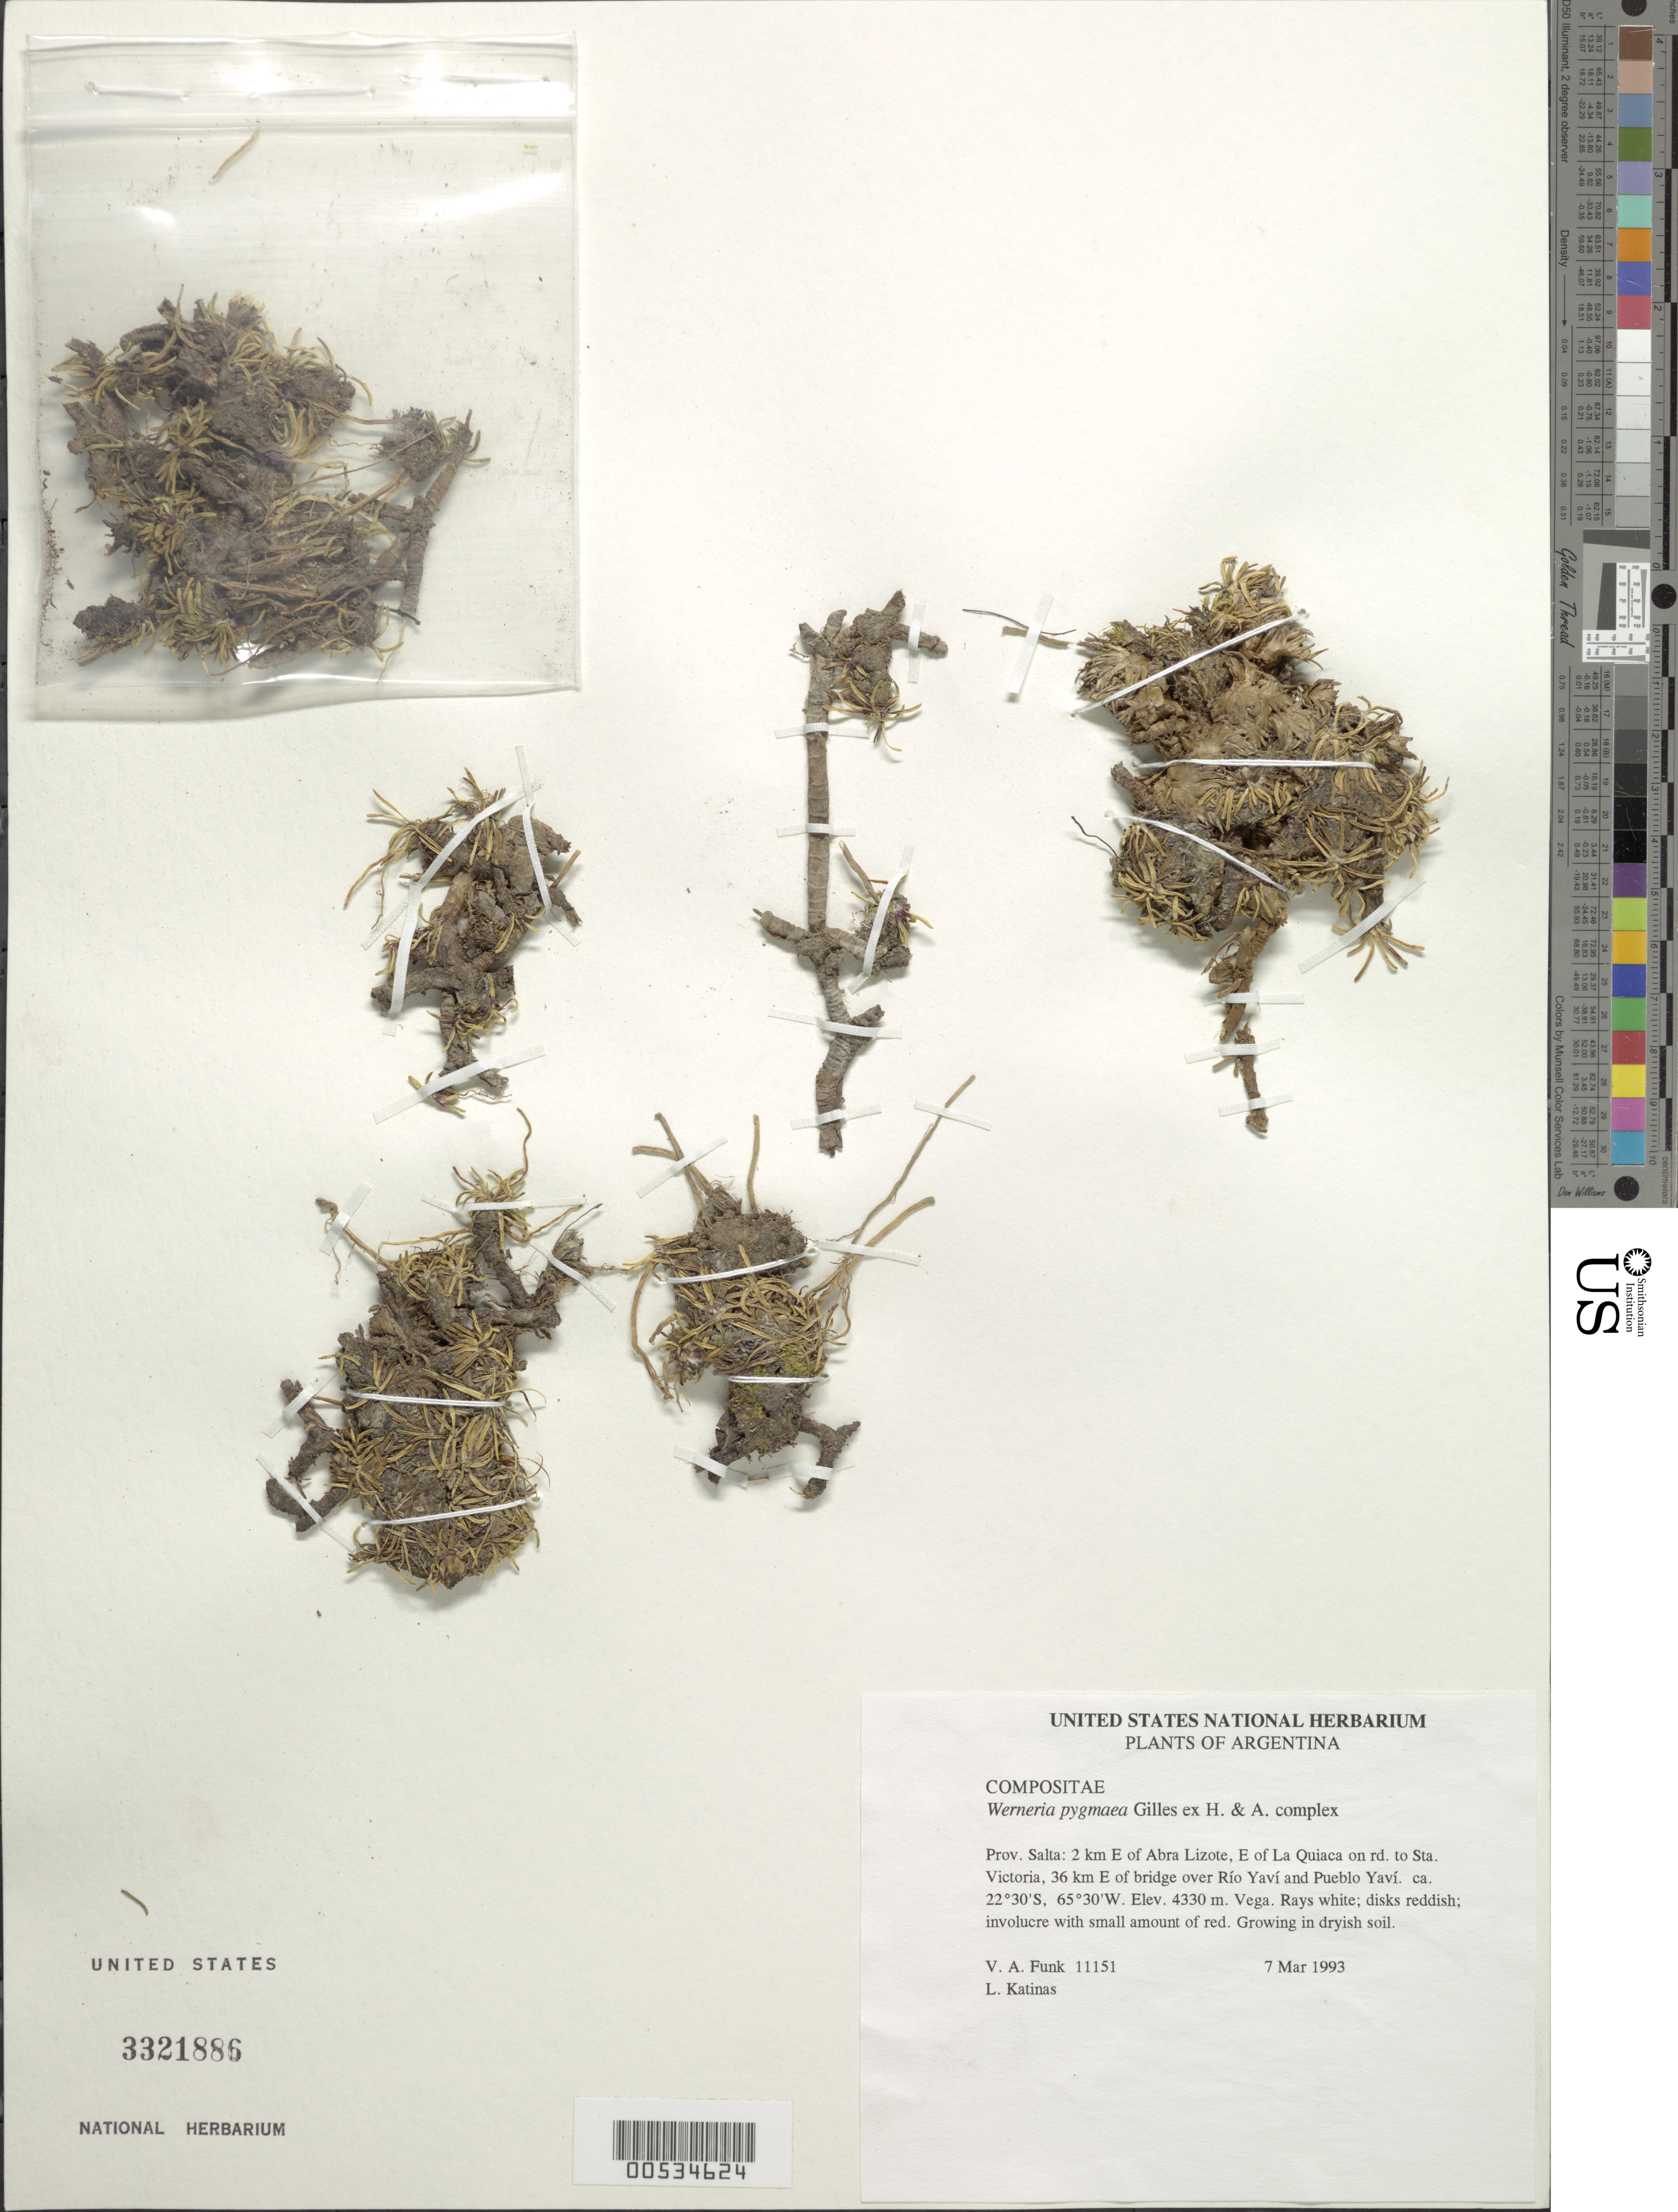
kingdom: Plantae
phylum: Tracheophyta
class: Magnoliopsida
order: Asterales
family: Asteraceae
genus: Werneria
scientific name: Werneria pygmaea complex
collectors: V. Funk & L. Katinas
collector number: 11151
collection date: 1993-03-07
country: Argentina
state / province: Salta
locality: Abra Lizote, 2 km E of, E of La Quiaca on rd. to Sta. Victoria, 36 km E of bridge over Río Yaví and Pueblo Yaví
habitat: Vega. Growing in dryish soil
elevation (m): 4330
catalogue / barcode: US 3321886